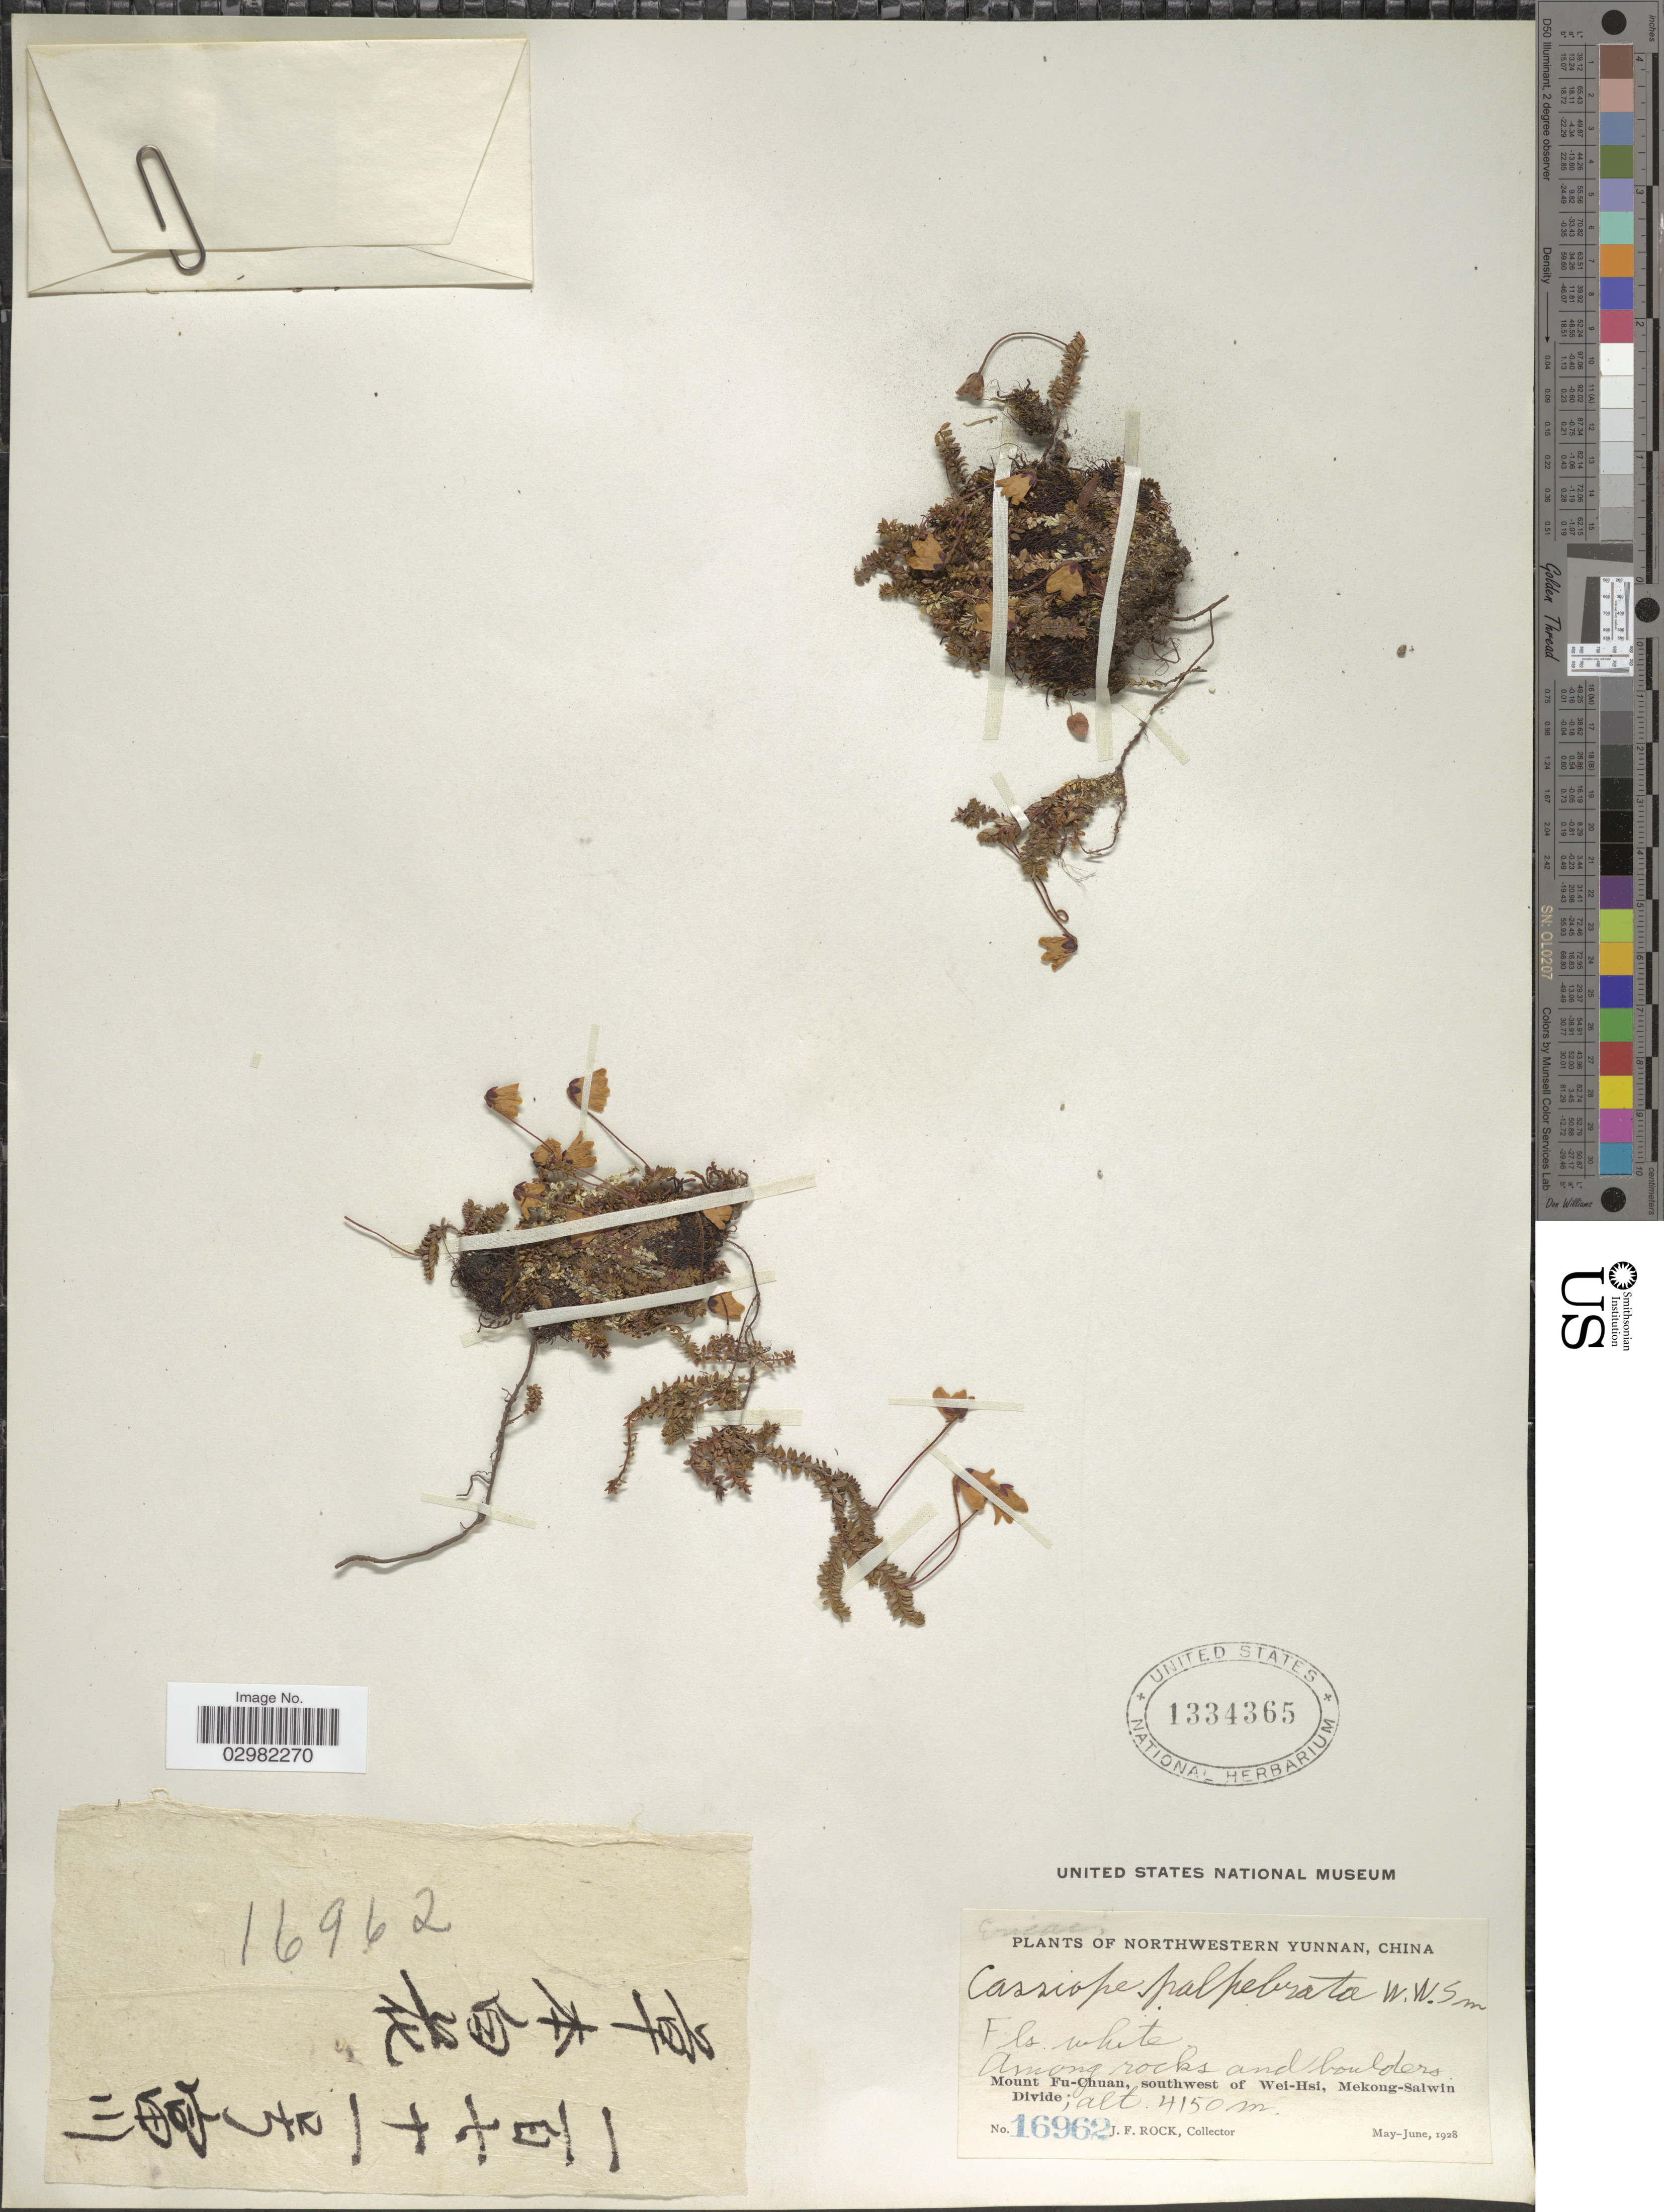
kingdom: Plantae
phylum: Tracheophyta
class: Magnoliopsida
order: Ericales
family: Ericaceae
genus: Cassiope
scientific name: Cassiope palpebrata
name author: W.W. Sm.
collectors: J. Rock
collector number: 16962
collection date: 1928-05/1928-06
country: China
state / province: Yunnan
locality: Northwestern Yunnan, China, Mount Fu-Chuan, southwest of Wei-Hsi, Mekong-Salwin Divide.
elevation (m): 4150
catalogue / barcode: US 1334365